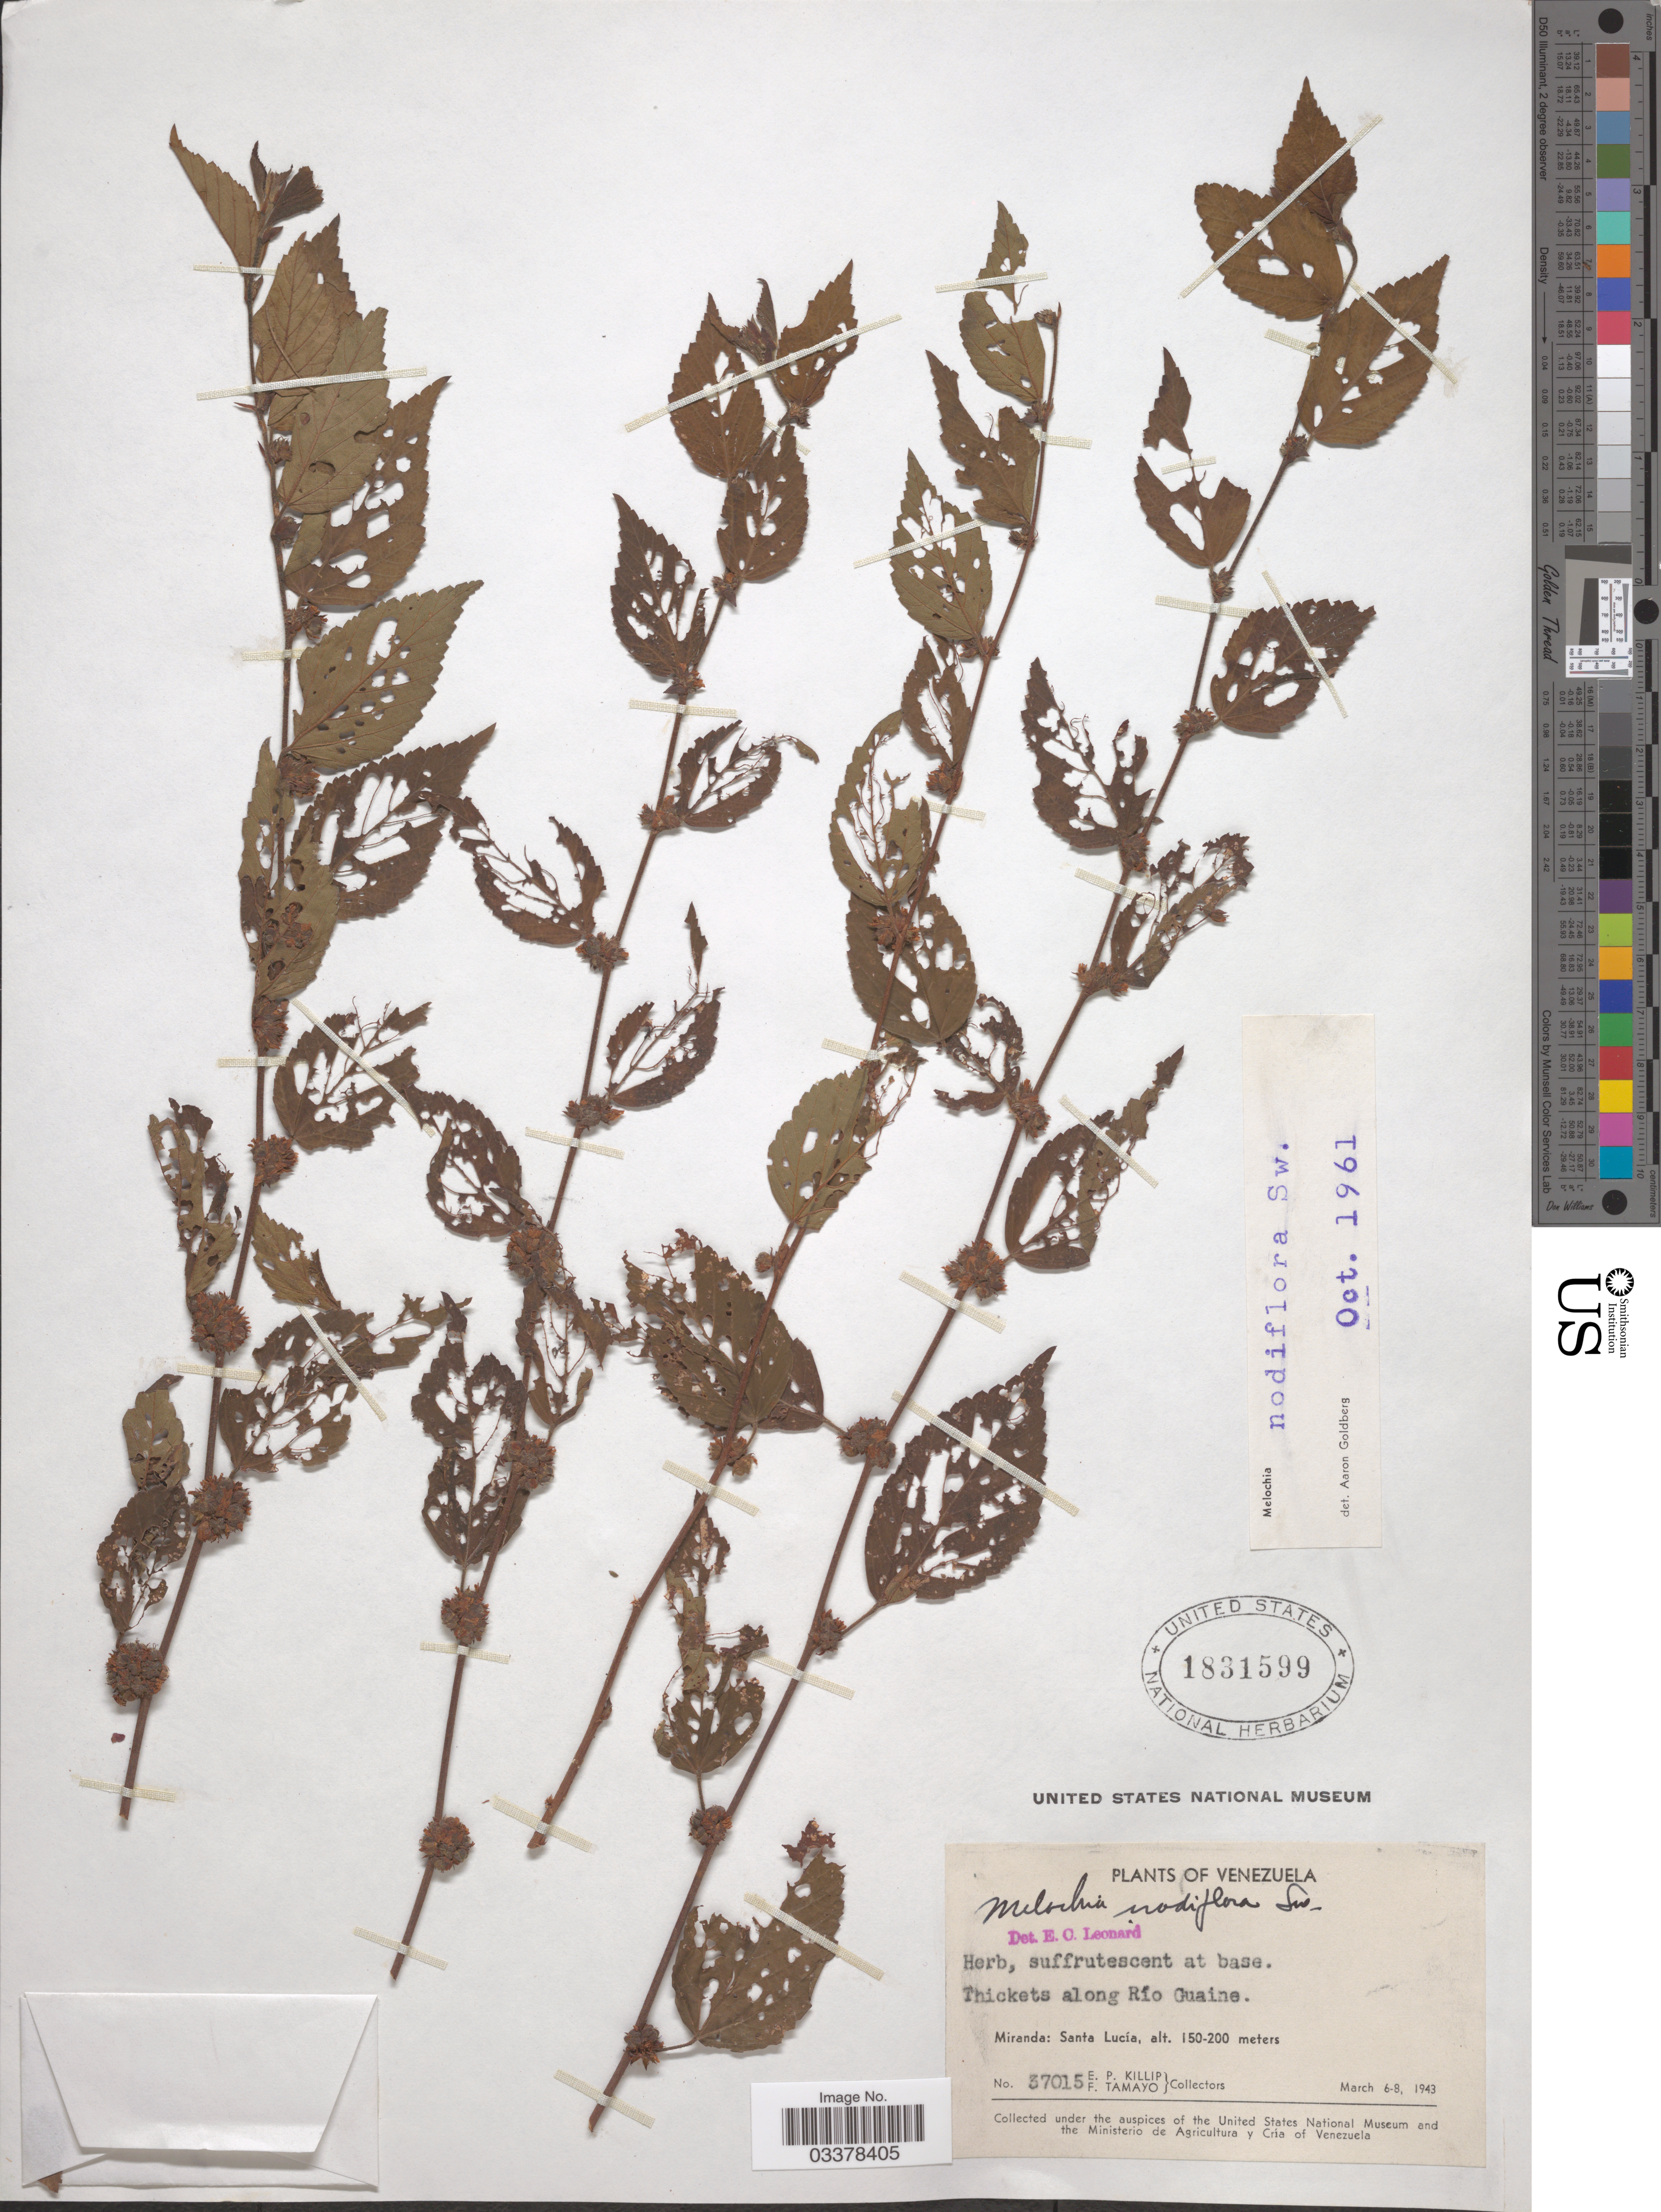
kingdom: Plantae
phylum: Tracheophyta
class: Magnoliopsida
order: Malvales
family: Malvaceae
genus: Melochia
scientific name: Melochia nodiflora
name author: Sw.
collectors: E. P. Killip & F. Tamayo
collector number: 37015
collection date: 1943-03-06/1943-03-08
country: Venezuela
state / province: Miranda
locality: Thickets along Río Guaine. Santa Lucía.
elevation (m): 150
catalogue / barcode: US 1831599